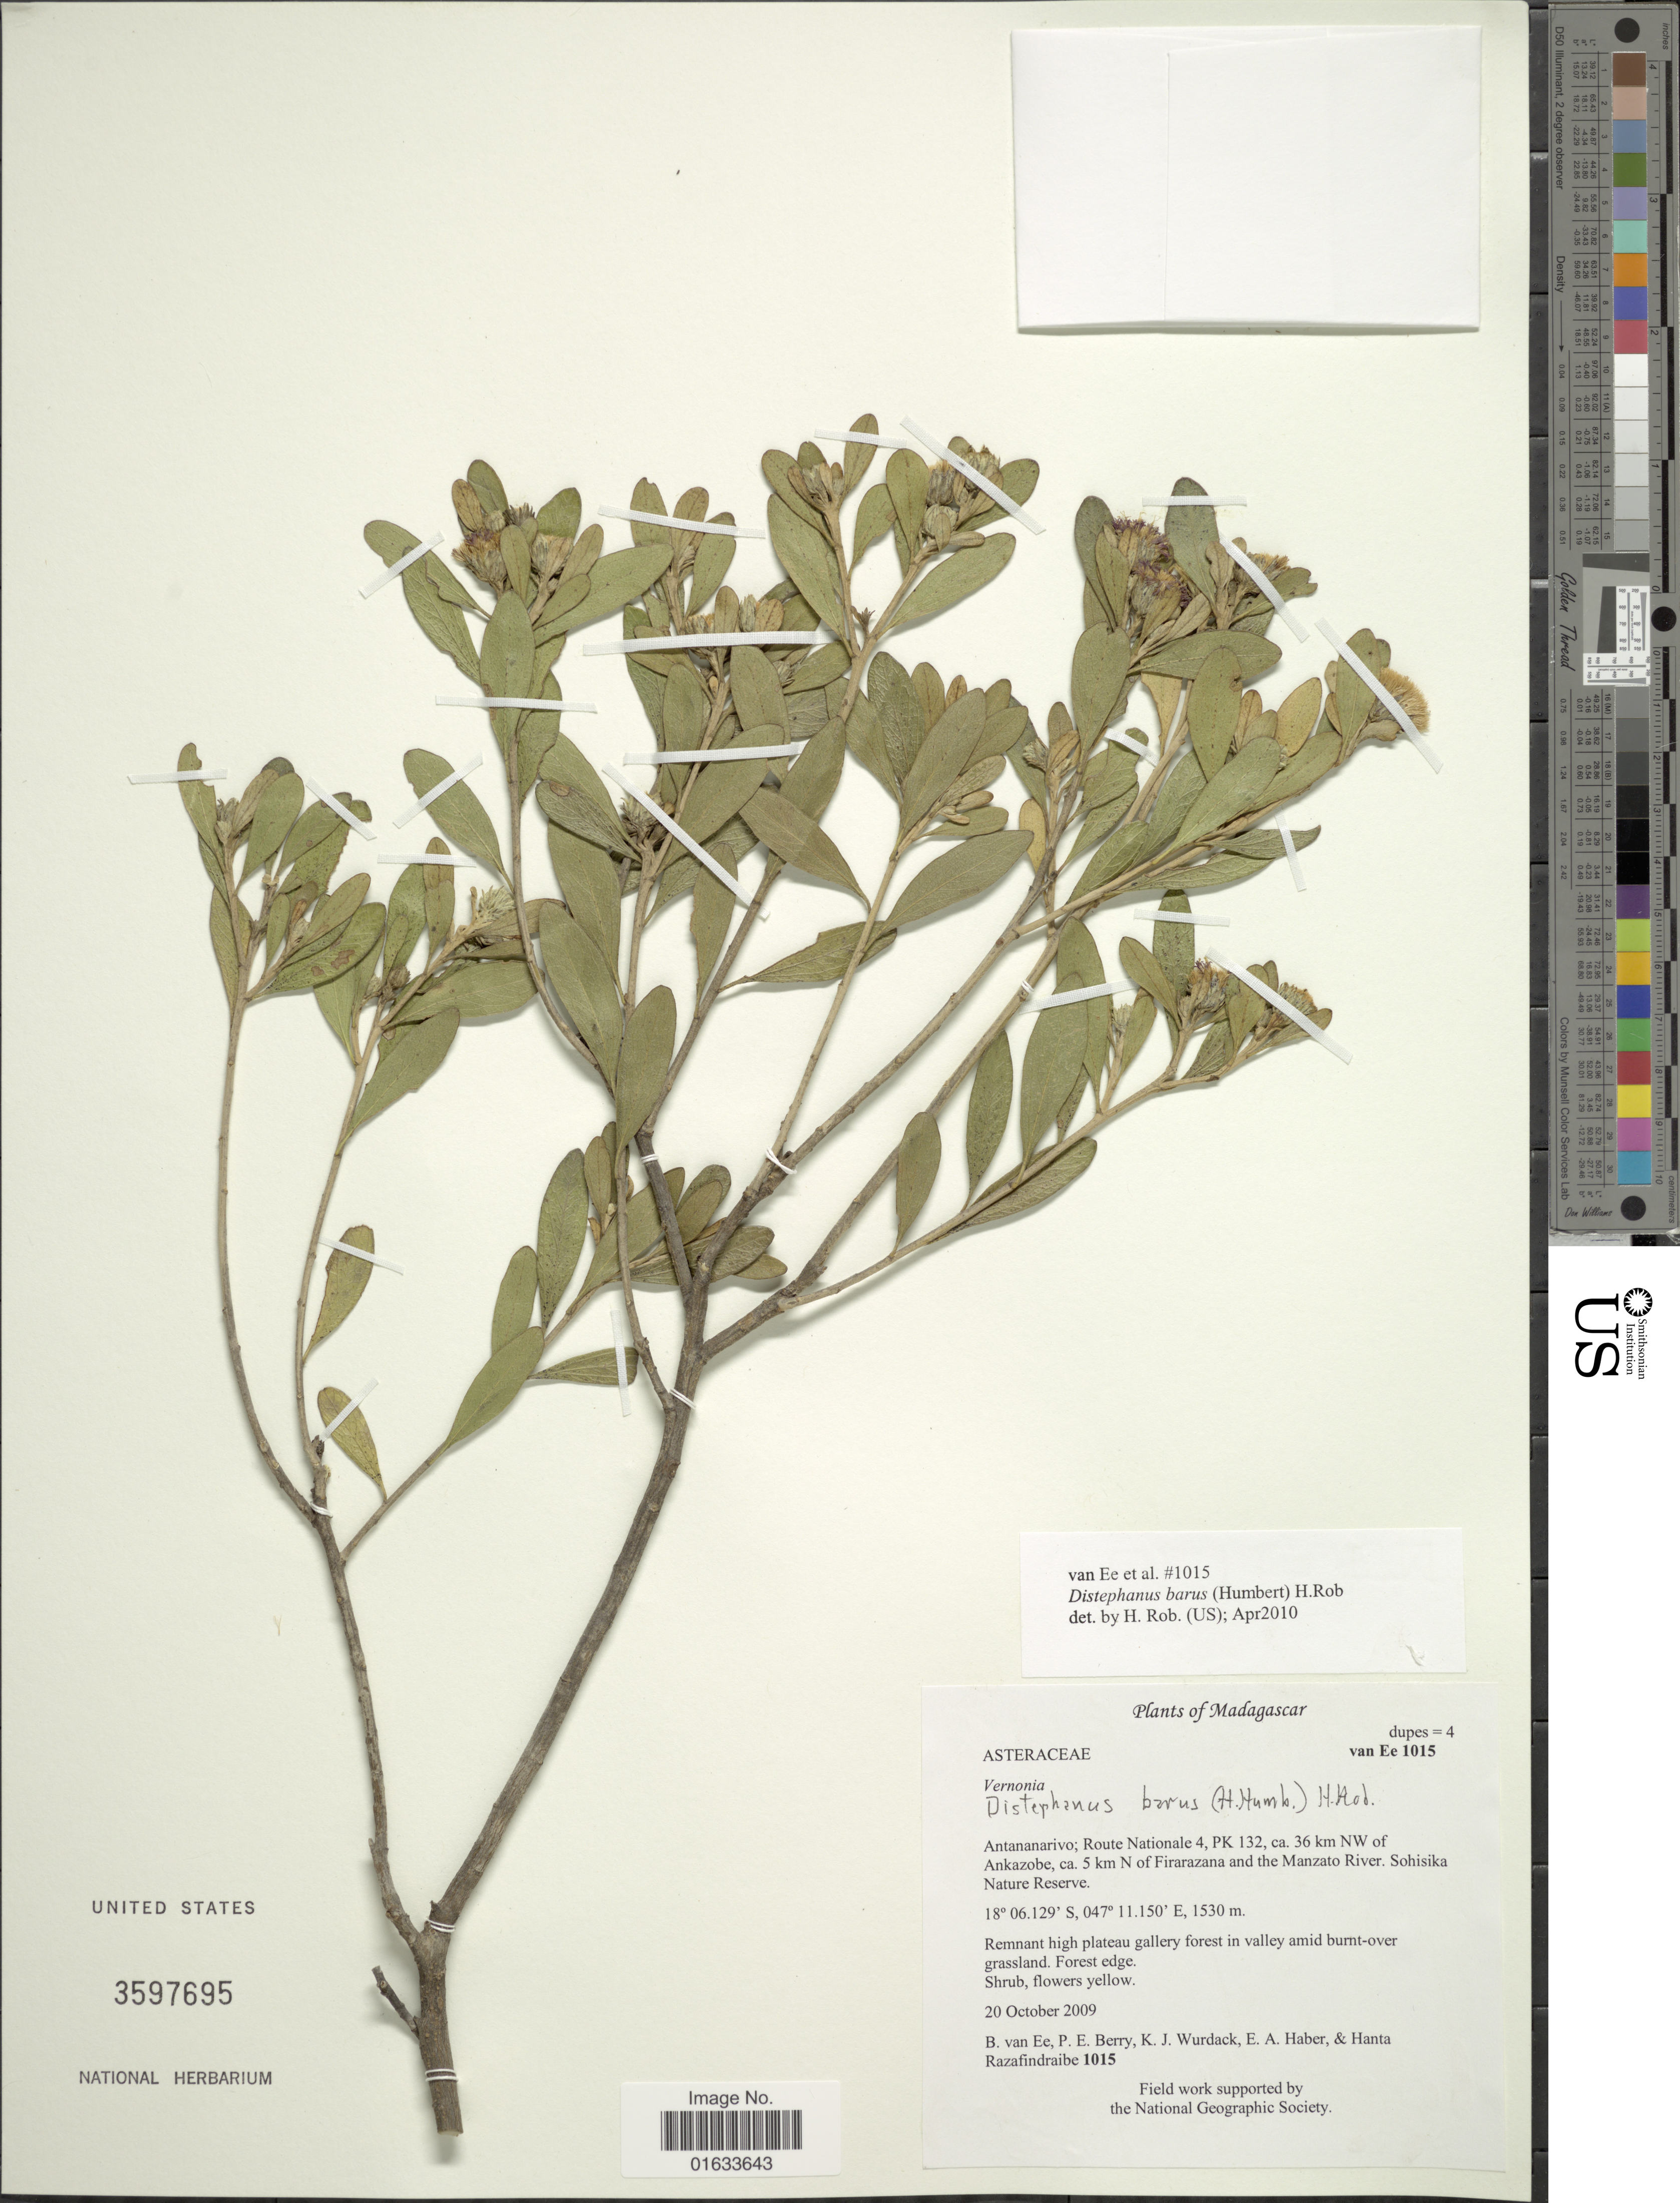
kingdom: Plantae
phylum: Tracheophyta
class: Magnoliopsida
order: Asterales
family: Asteraceae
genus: Distephanus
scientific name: Distephanus bara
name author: (Humbert) H. Rob.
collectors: B. van Ee, P. E. Berry, K. Wurdack, E. Haber & H. Razafindraibe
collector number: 1015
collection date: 2009-10-20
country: Madagascar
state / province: Analamanga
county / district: Ankazobe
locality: Antananarivo; Route Nationale 4, PK 132, ca. 36 km NW of Ankazobe, ca. 5 km N of Firarazana and the Manzato River. Sohisika Nature Reserve.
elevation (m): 1530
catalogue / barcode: US 3597695